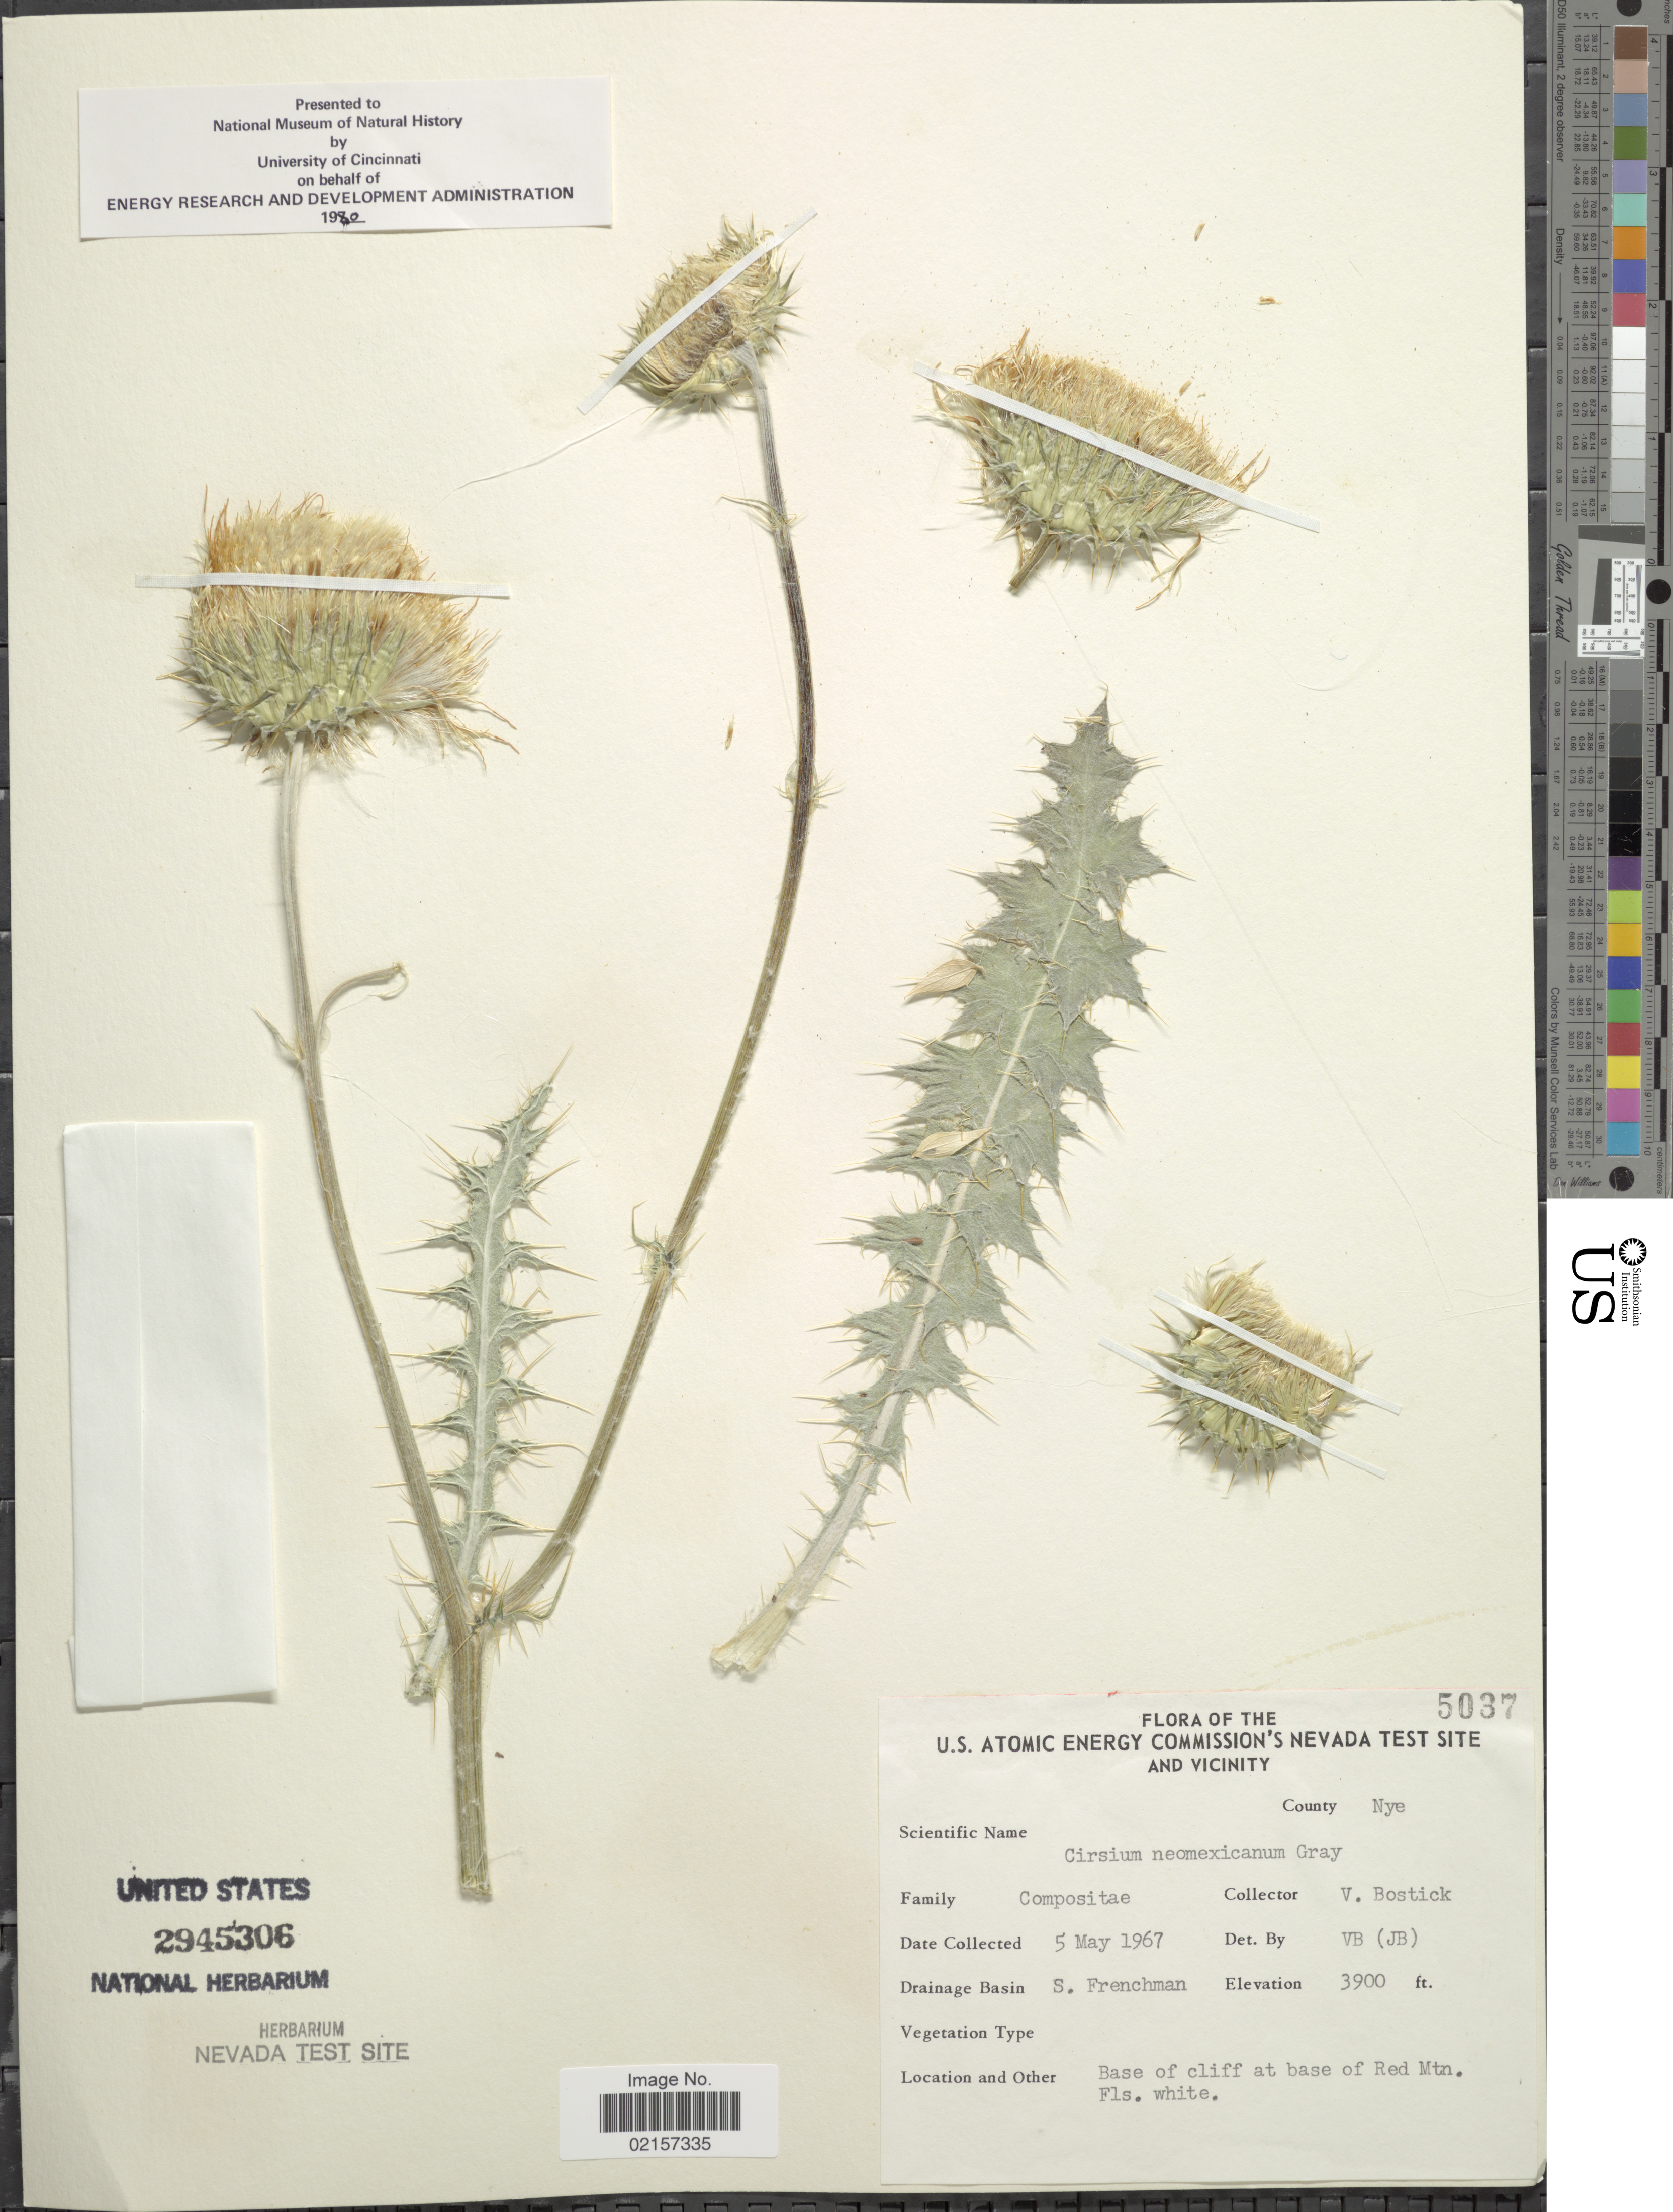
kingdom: Plantae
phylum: Tracheophyta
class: Magnoliopsida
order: Asterales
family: Asteraceae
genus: Cirsium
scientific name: Cirsium neomexicanum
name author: A. Gray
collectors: V. Bostick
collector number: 5037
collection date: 1967-05-05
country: United States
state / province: Nevada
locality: U.S. Atomic Energy Commision's Nevada Test Site and vicinity, County Nye, Base of cliff at base of Red Mtn.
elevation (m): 1189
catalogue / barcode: US 2945306